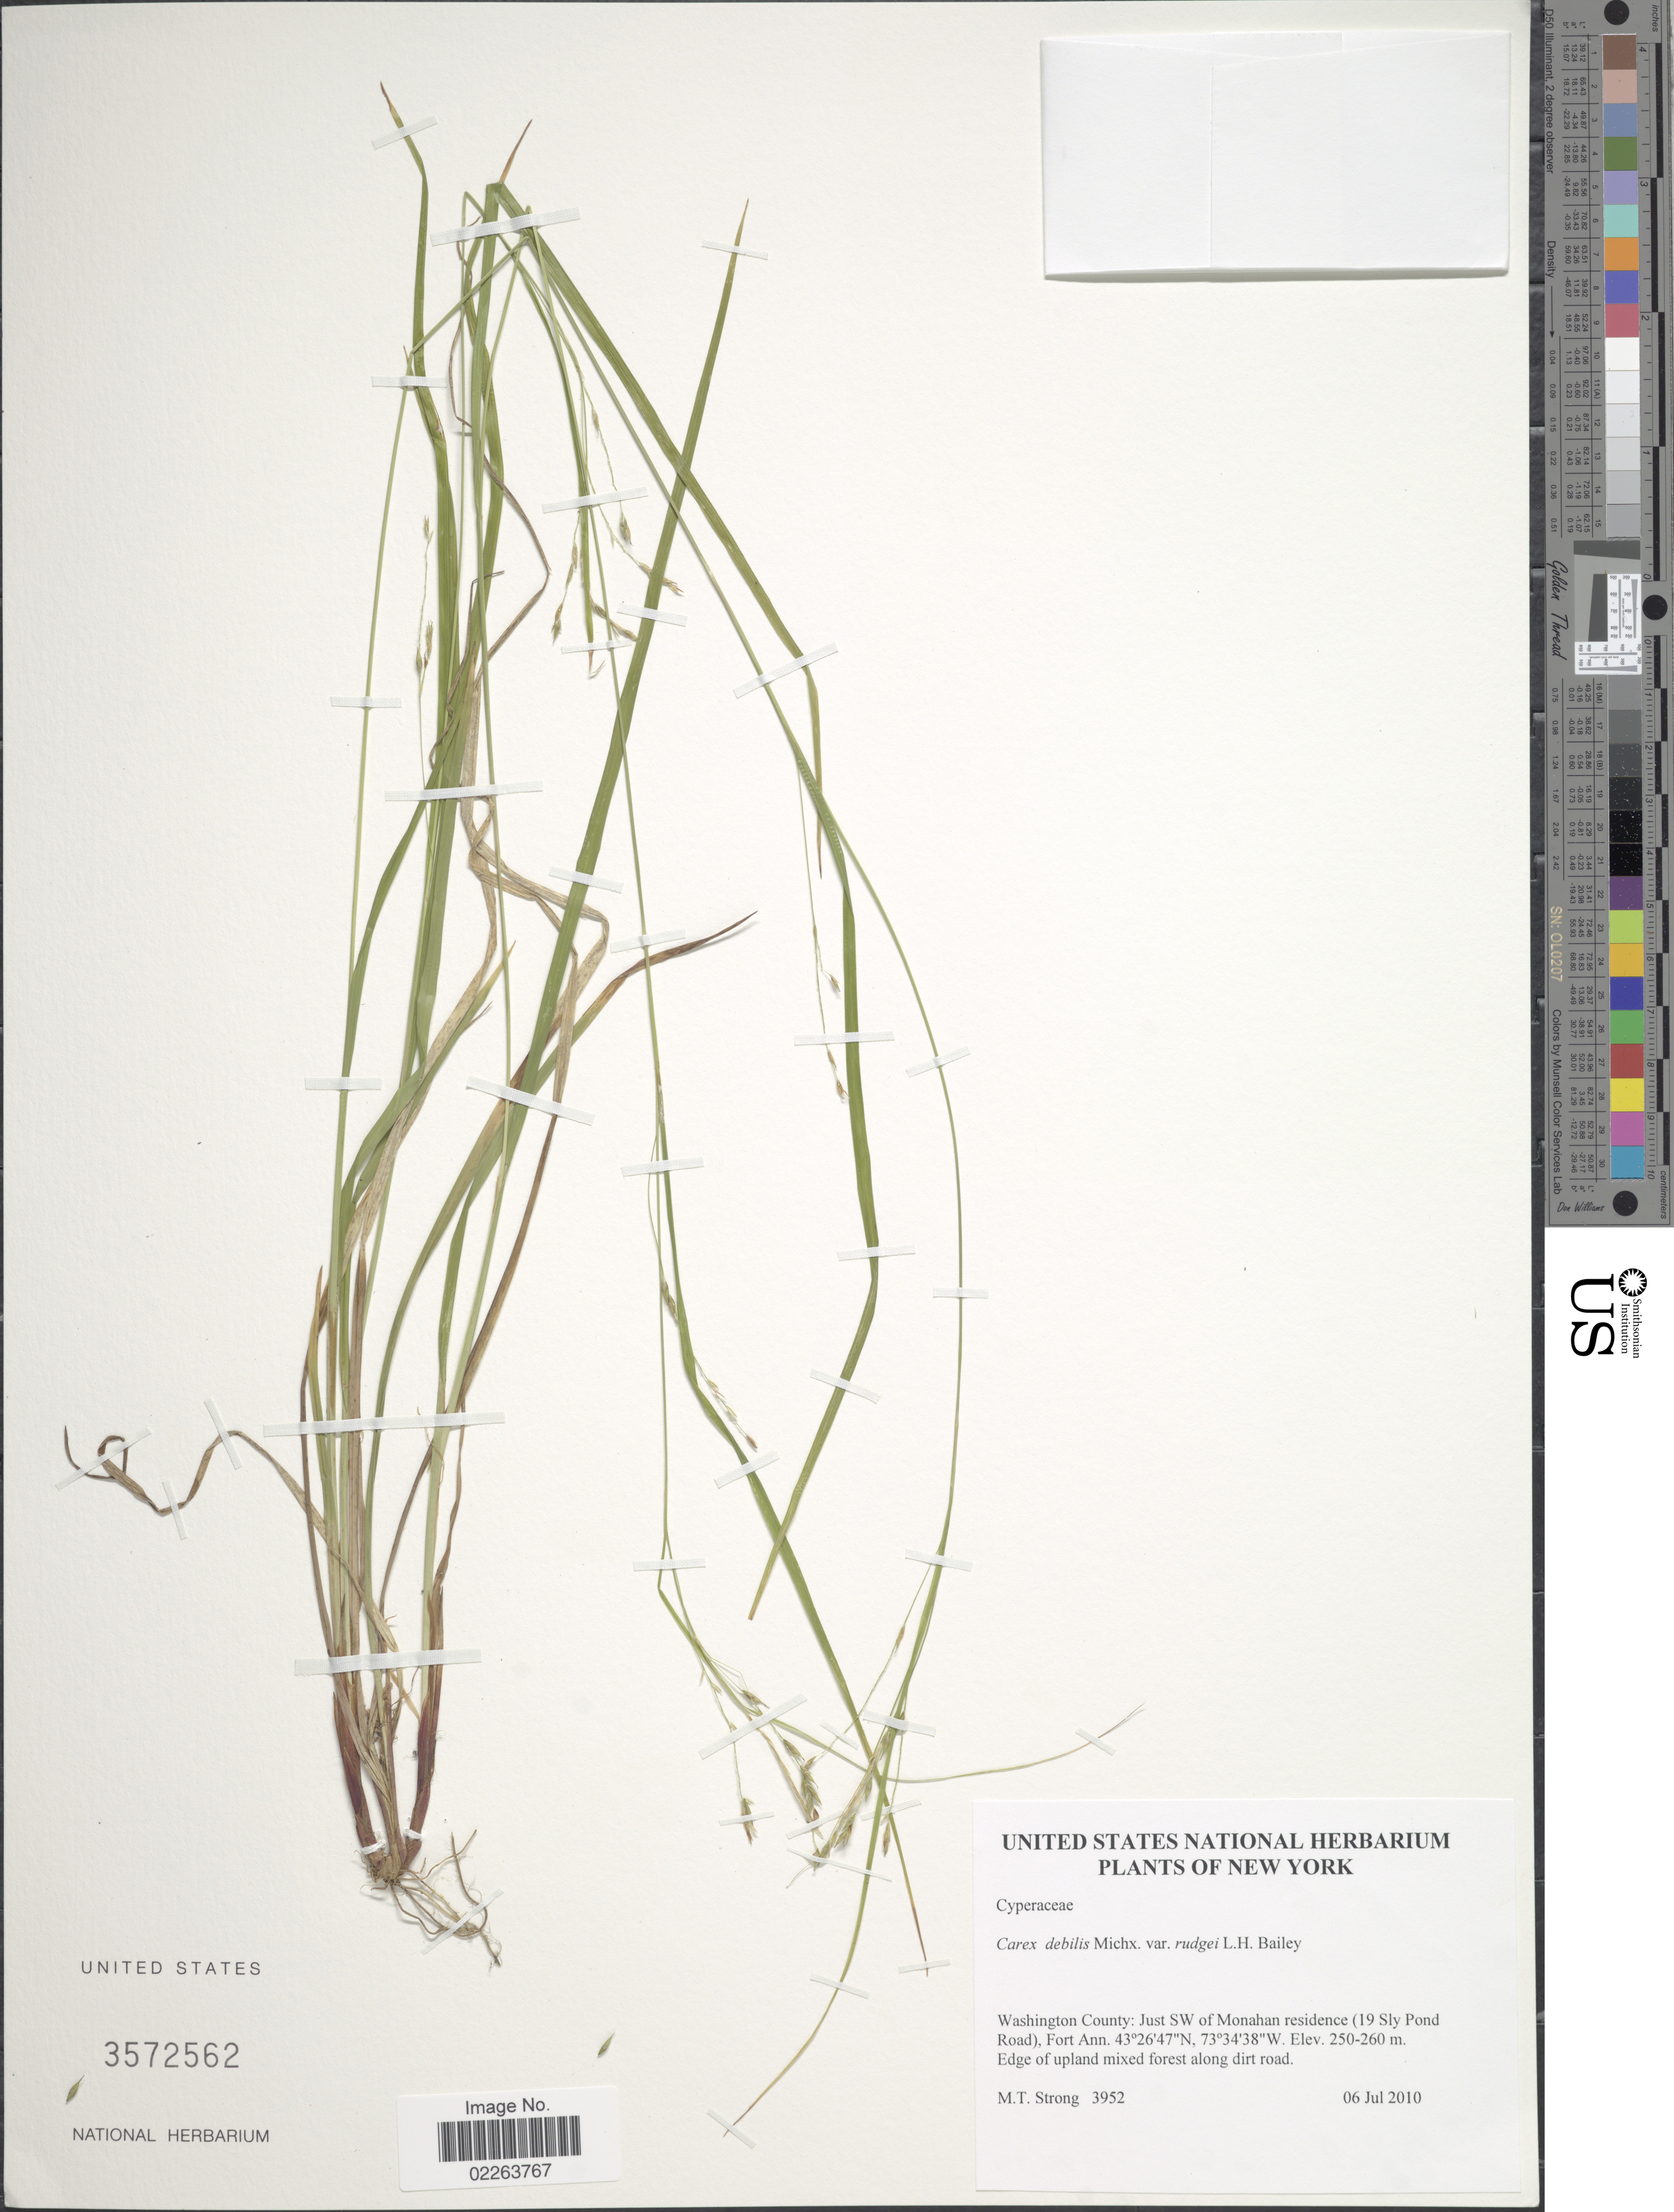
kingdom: Plantae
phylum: Tracheophyta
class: Liliopsida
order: Poales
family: Cyperaceae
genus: Carex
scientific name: Carex flexuosa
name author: Muhl. ex Willd.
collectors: M. T. Strong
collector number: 3952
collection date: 2010-07-06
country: United States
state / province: New York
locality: Washington County: Just SW of Monahan residence (19 Sly Pond Road), Fort Ann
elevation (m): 250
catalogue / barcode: US 3572562